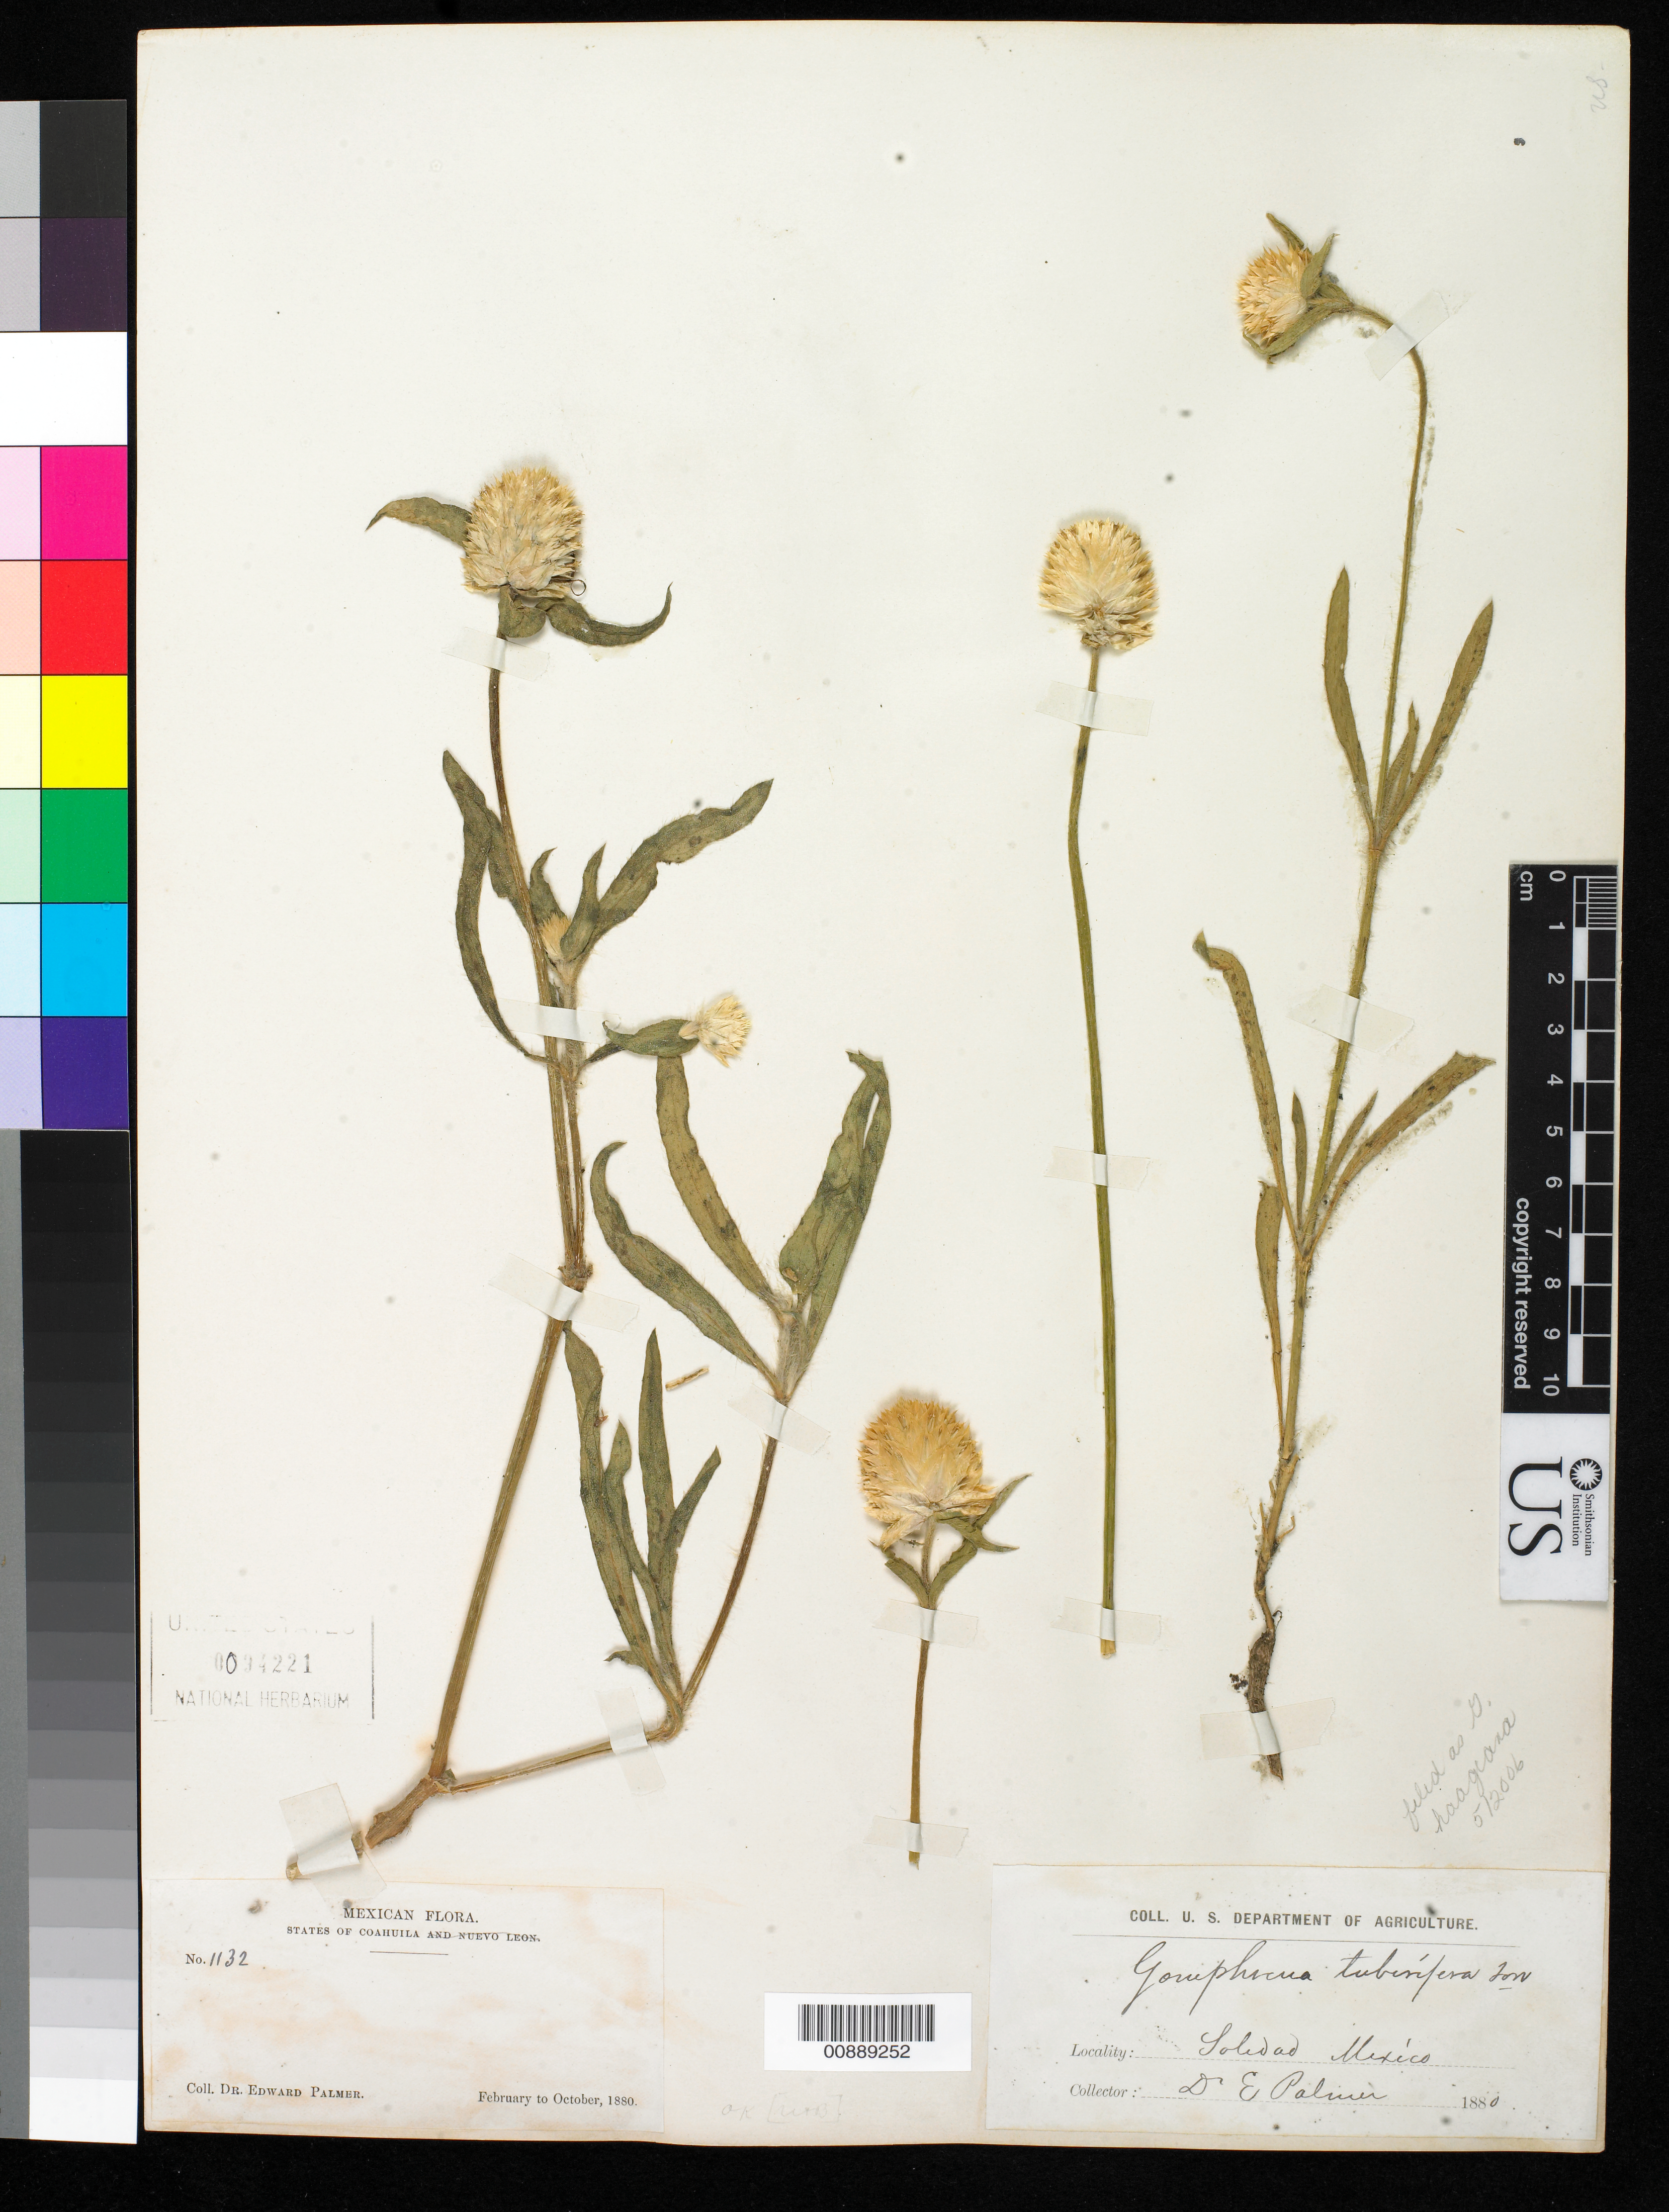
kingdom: Plantae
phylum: Tracheophyta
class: Magnoliopsida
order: Caryophyllales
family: Amaranthaceae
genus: Gomphrena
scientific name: Gomphrena haageana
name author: Klotzsch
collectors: E. Palmer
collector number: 1132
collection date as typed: Feb 1880 to -- Oct 1880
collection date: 1880-02/1880-10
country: Mexico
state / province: Coahuila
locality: Soledad, Coahuila.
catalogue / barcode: US 94221